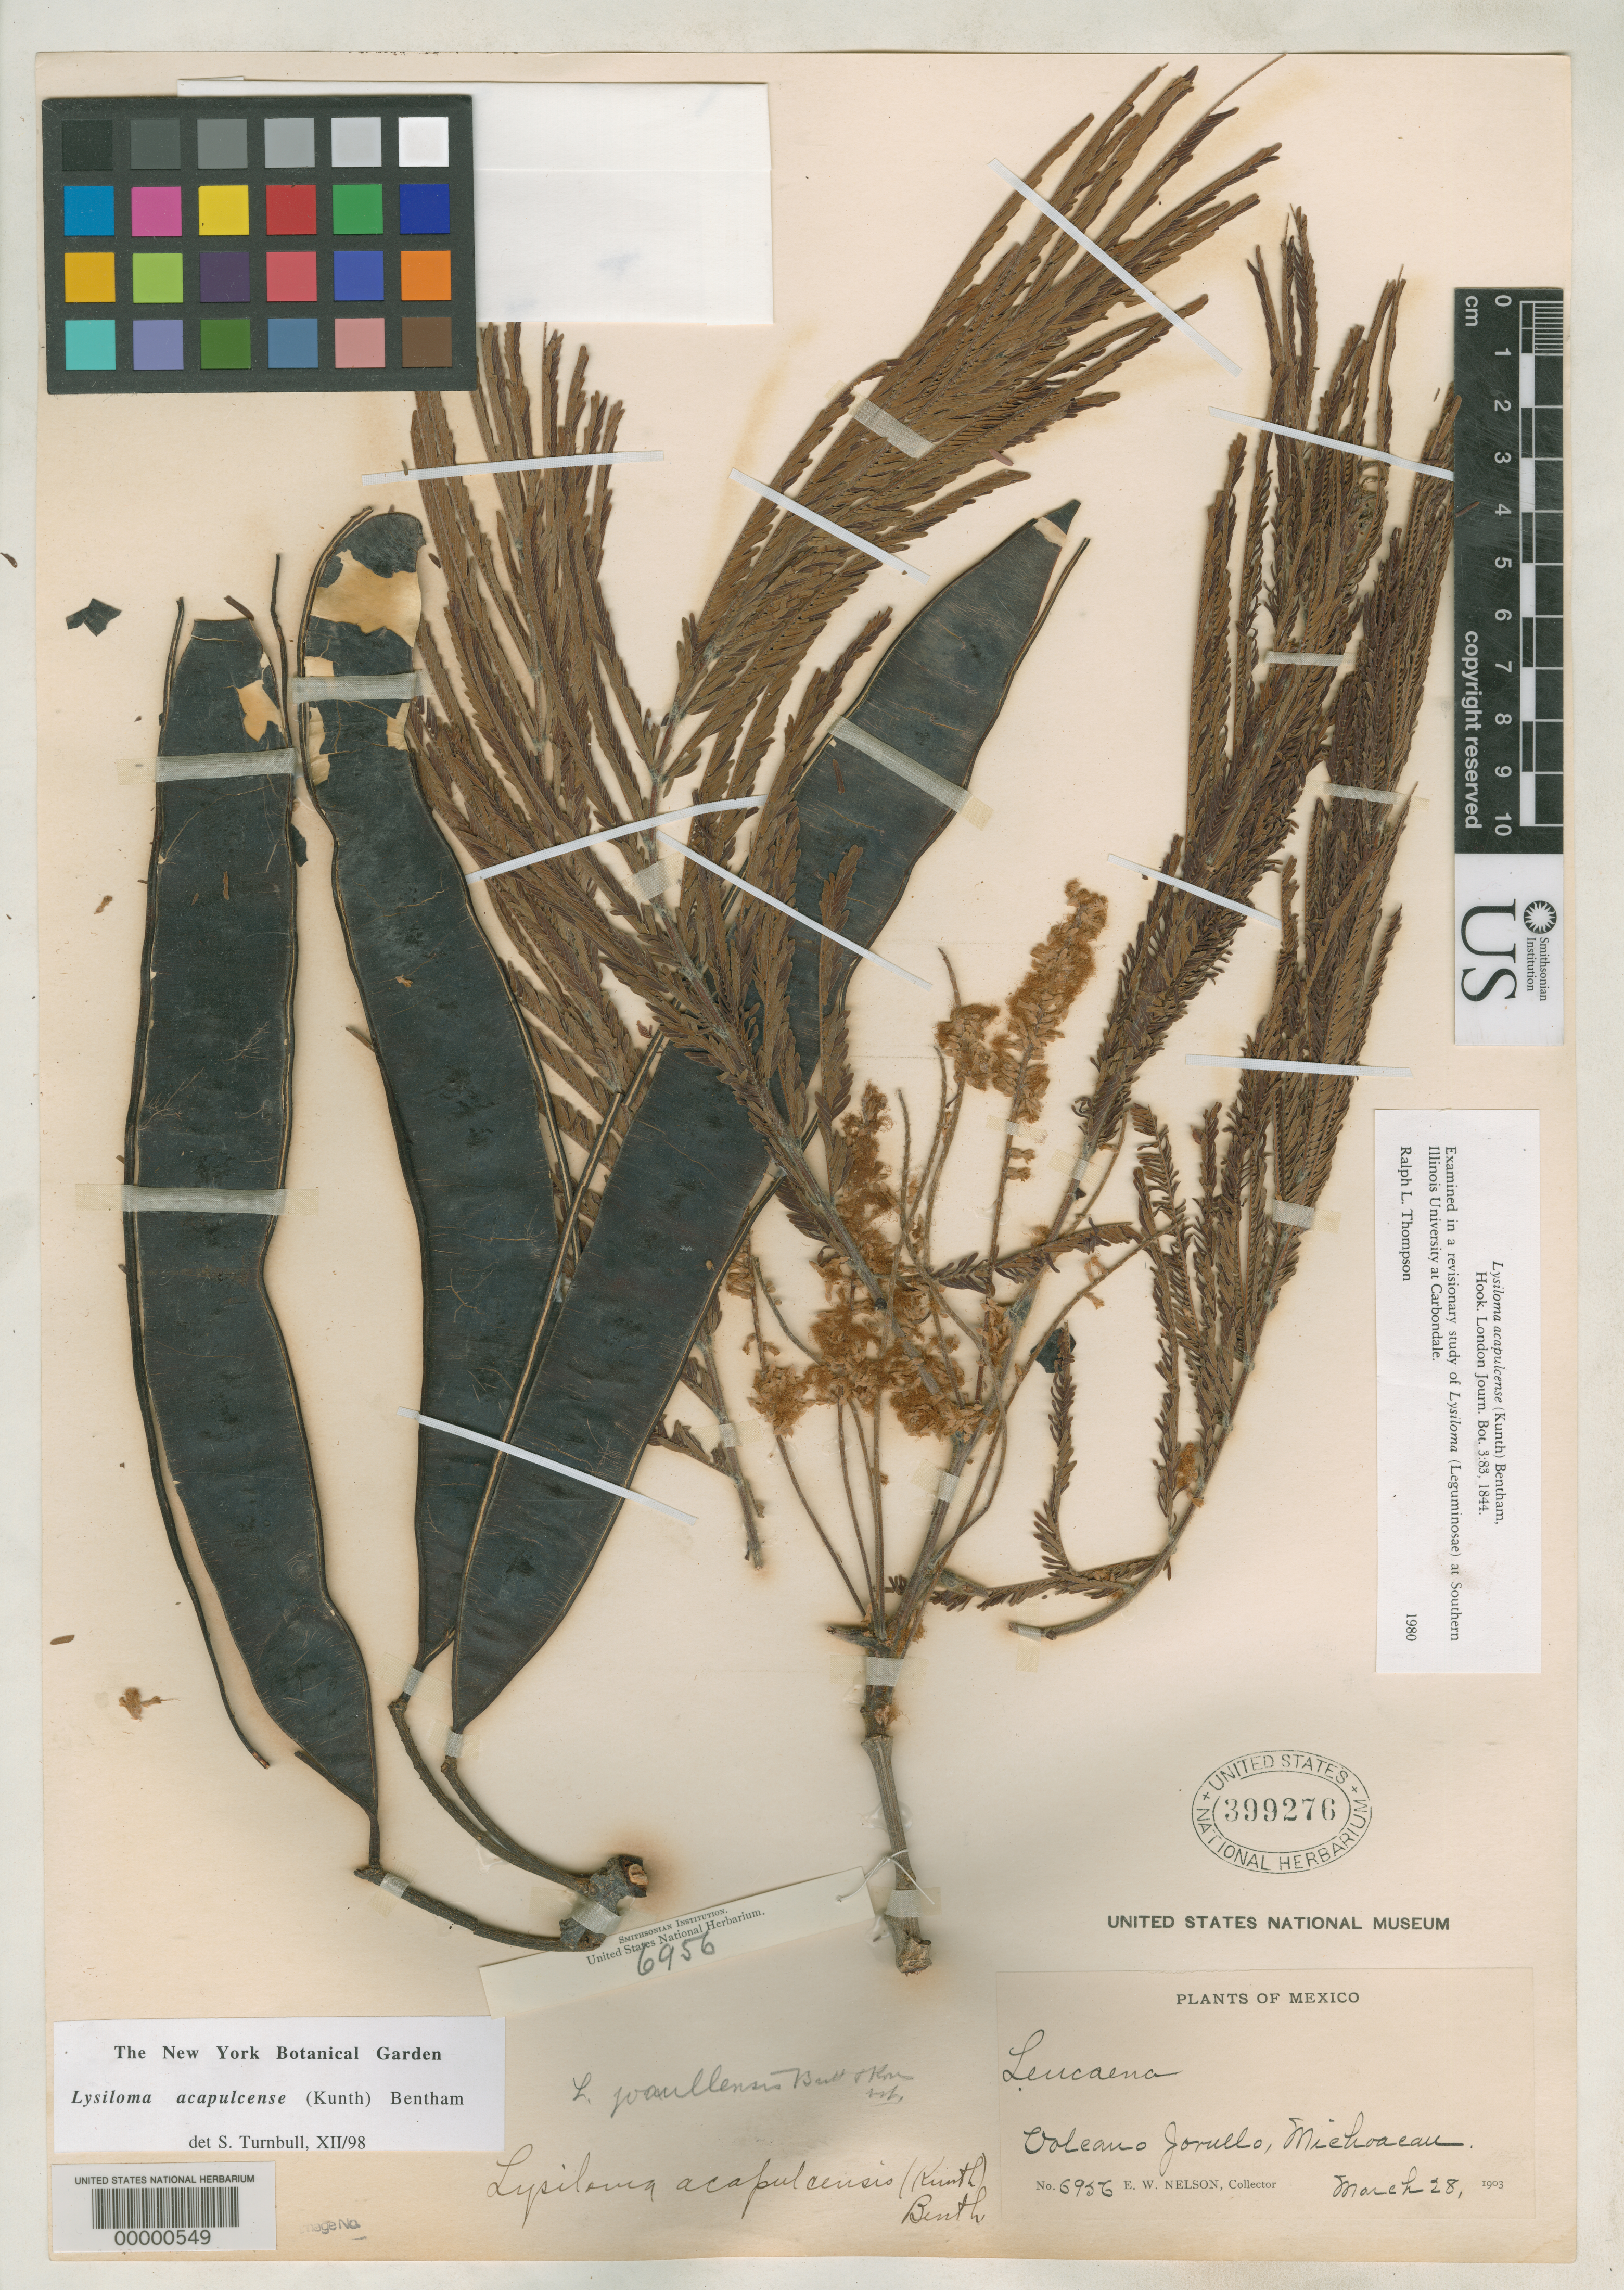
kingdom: Plantae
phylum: Tracheophyta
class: Magnoliopsida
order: Fabales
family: Fabaceae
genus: Lysiloma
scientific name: Lysiloma jorullensis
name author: Britton & Rose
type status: Type Collection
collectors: E. W. Nelson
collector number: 6956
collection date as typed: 28 Mar 1903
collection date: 1903-03-28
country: Mexico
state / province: Michoacán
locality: Volcano Jorullo.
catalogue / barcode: US 399276